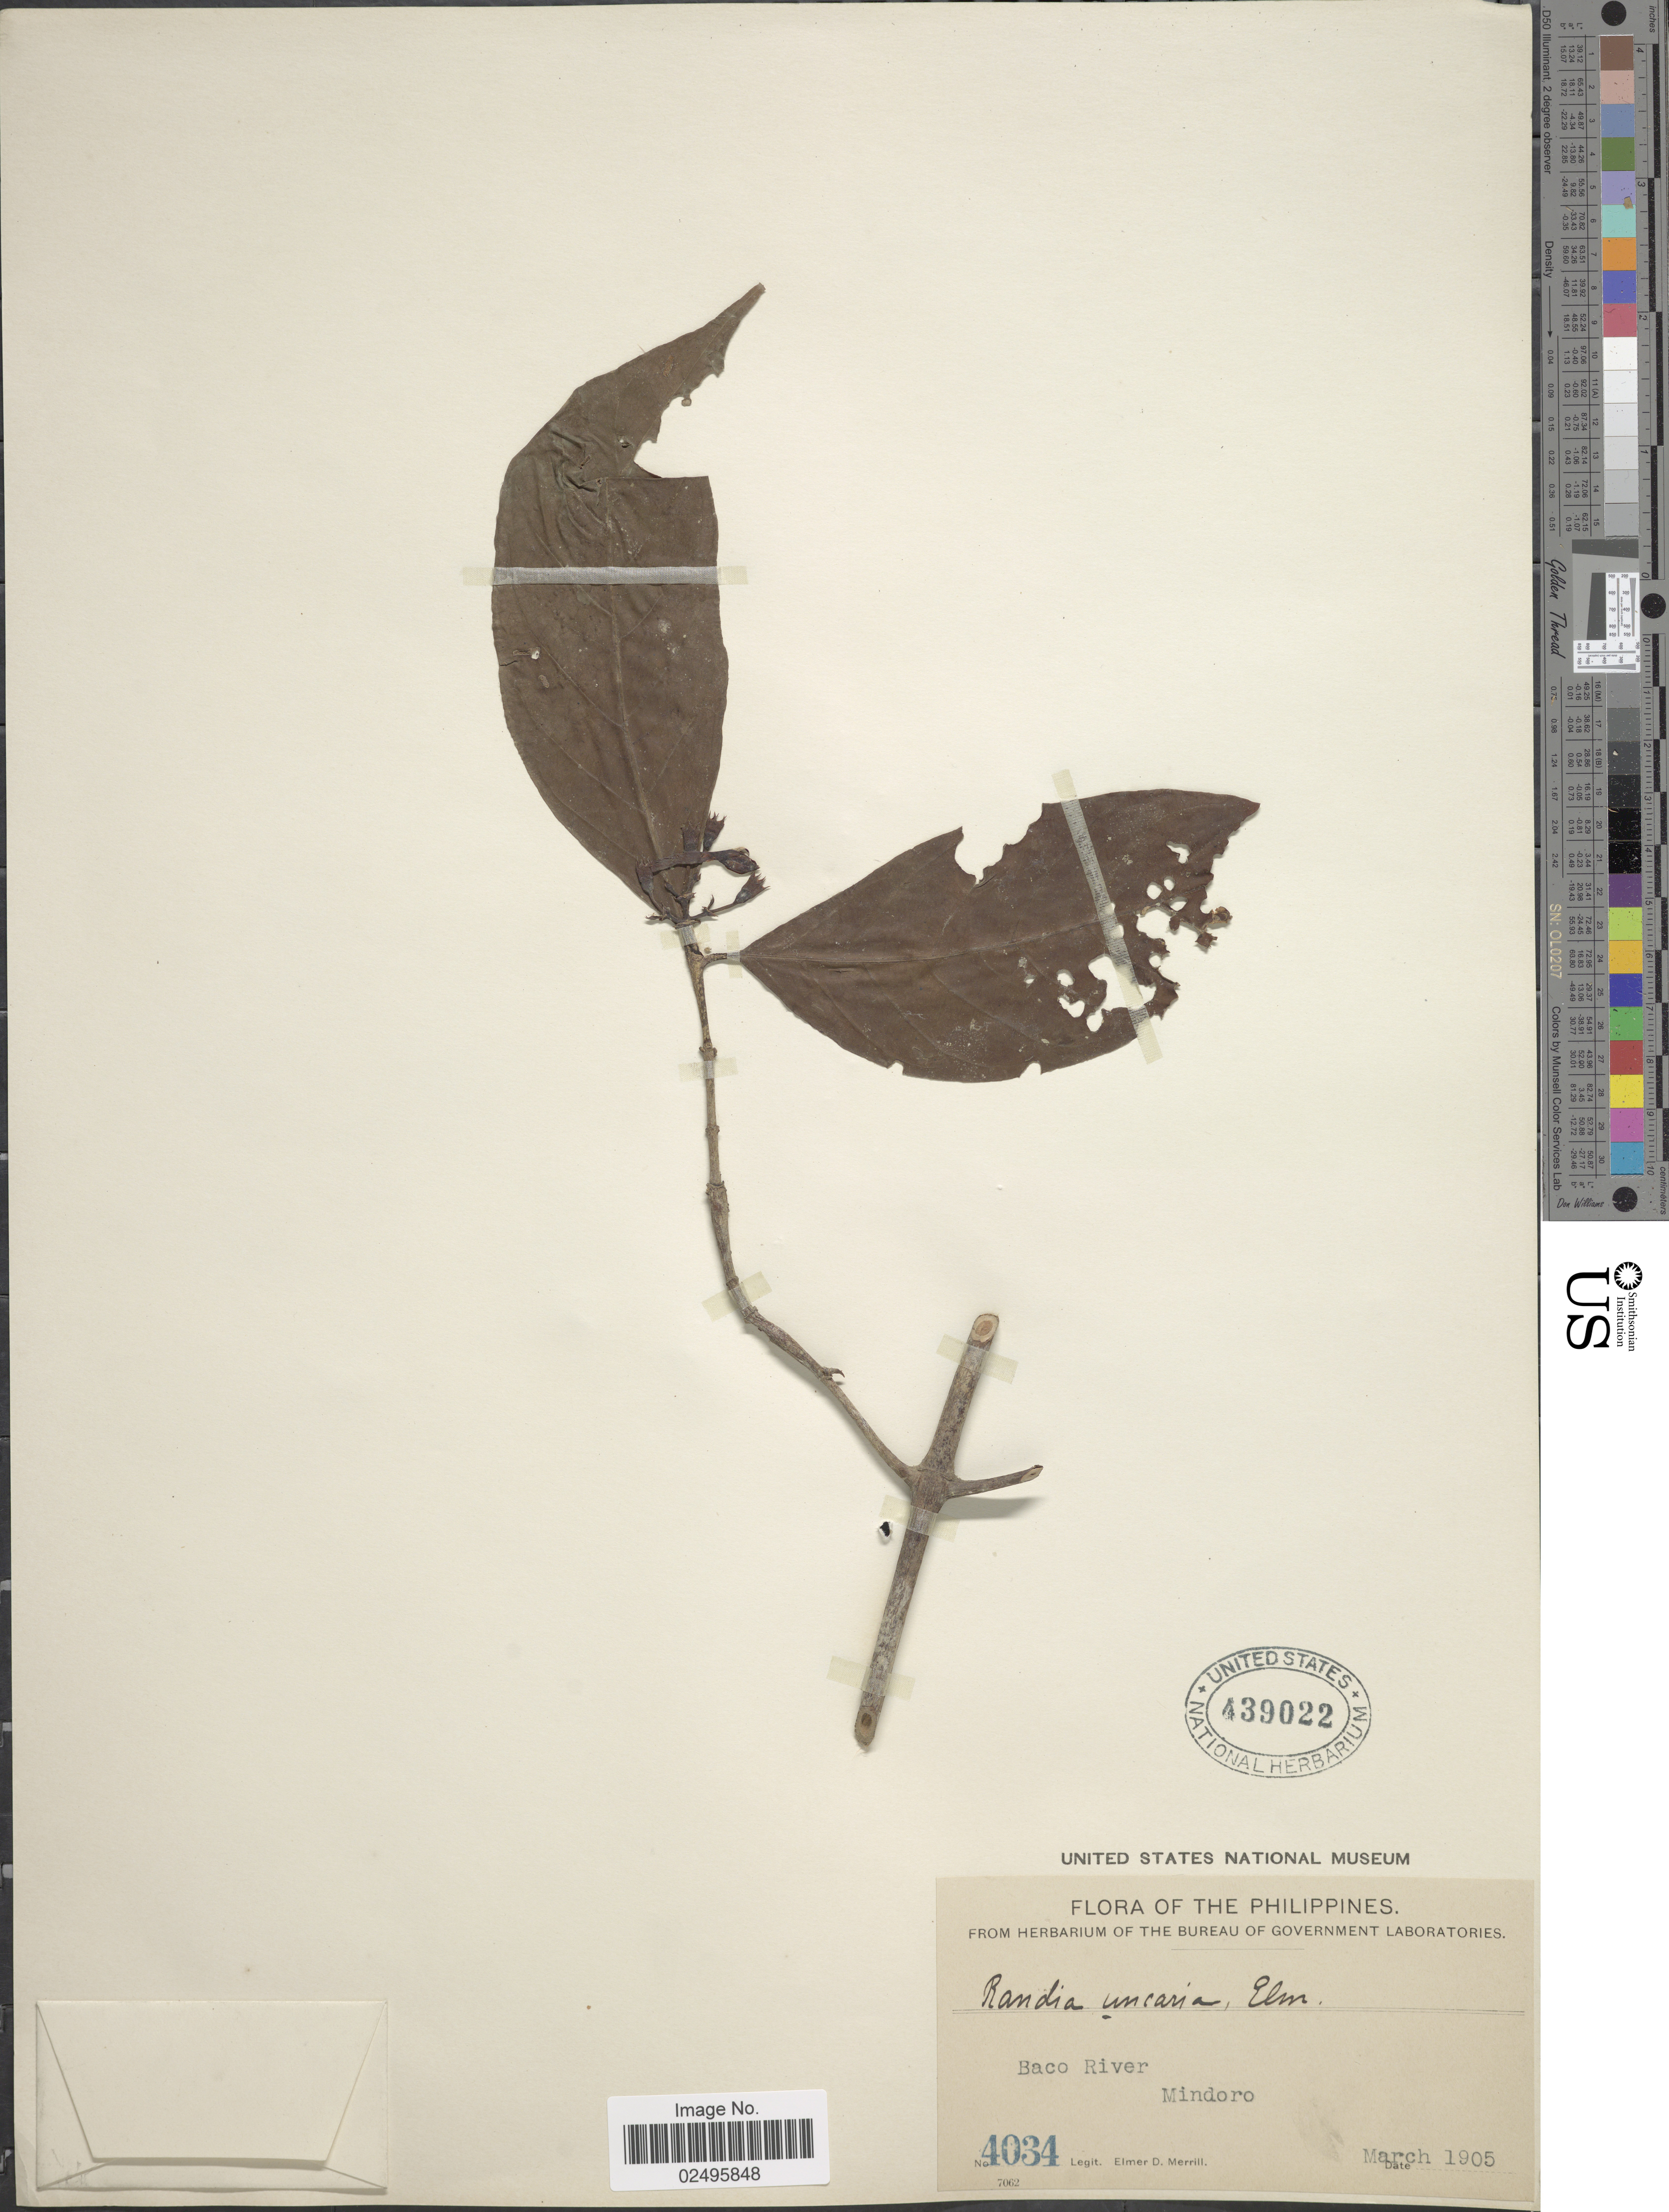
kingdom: Plantae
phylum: Tracheophyta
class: Magnoliopsida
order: Gentianales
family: Rubiaceae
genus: Oxyceros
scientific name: Oxyceros bispinosa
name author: (Griff.) Tirveng.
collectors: E. D. Merrill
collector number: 4034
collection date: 1905-03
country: Philippines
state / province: Mimaropa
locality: Baco River, Mindoro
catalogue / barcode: US 439022